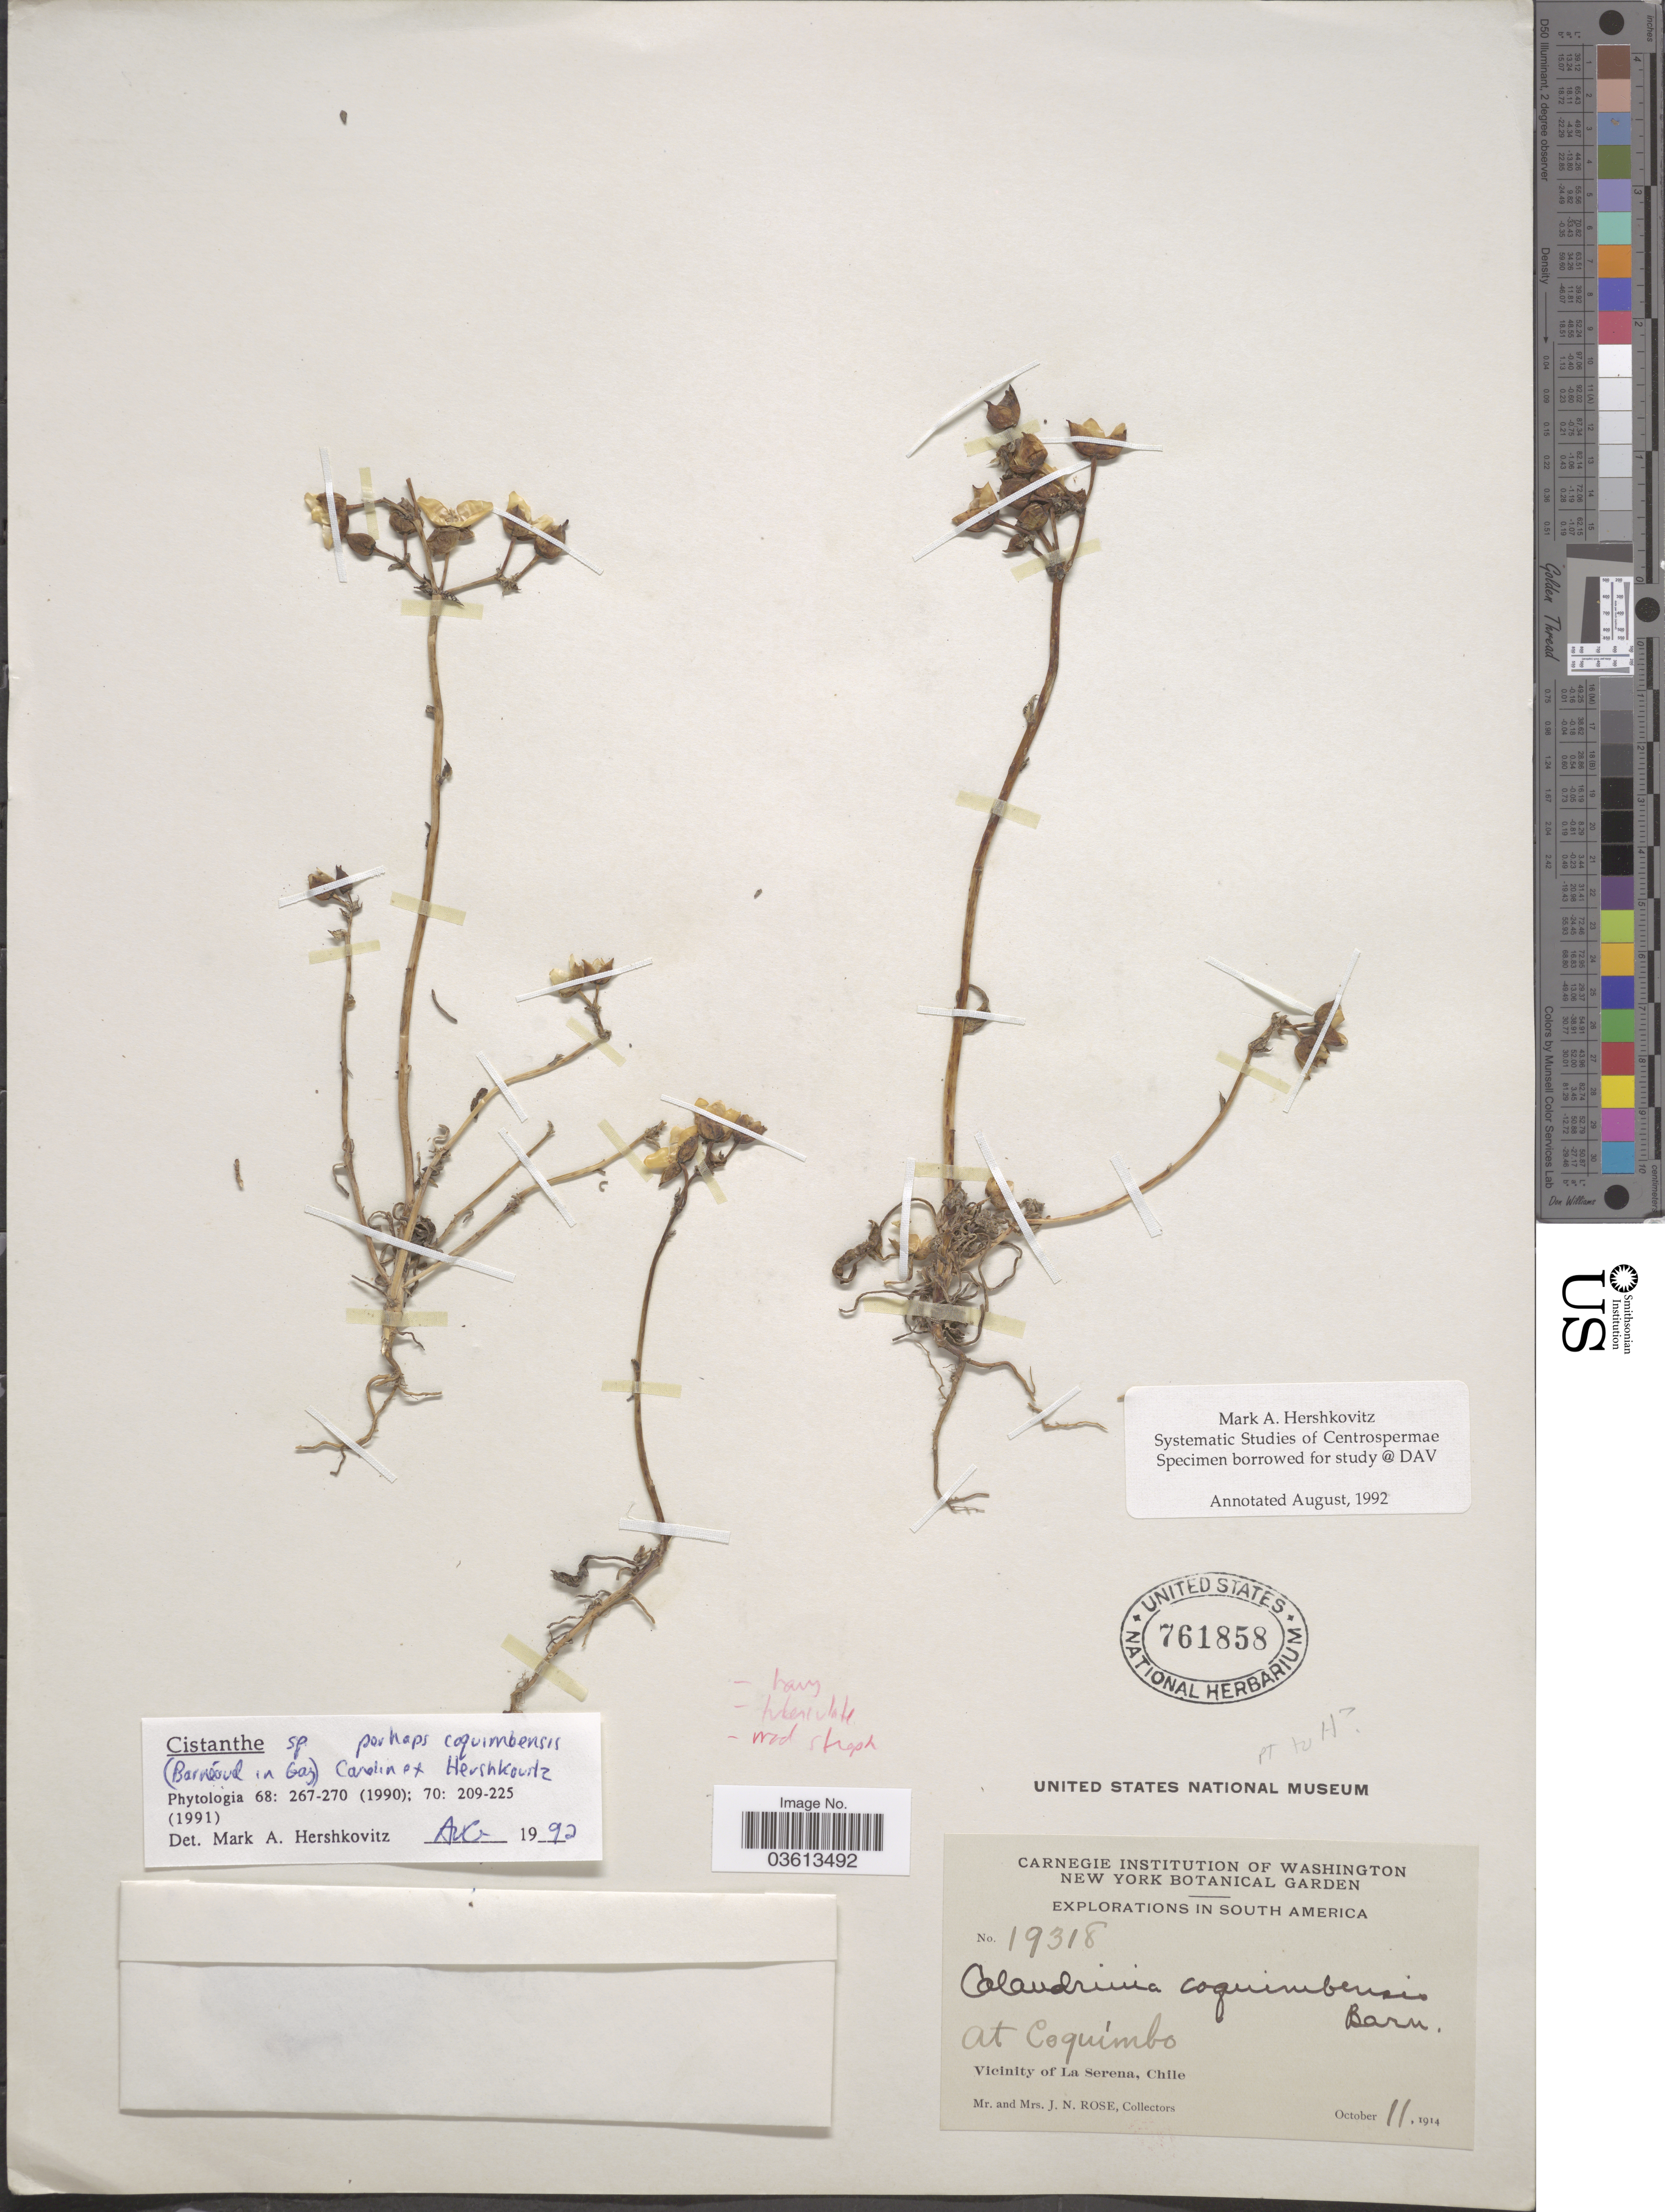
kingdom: Plantae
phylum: Tracheophyta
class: Magnoliopsida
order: Caryophyllales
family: Montiaceae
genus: Cistanthe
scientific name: Cistanthe sp.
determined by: Hershkovitz, M. A.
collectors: J. N. Rose & L. B. Rose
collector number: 19318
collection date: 1914-10-11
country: Chile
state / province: Coquimbo (IV)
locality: At Coquimbo. Vicinity of La Serena.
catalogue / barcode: US 761858